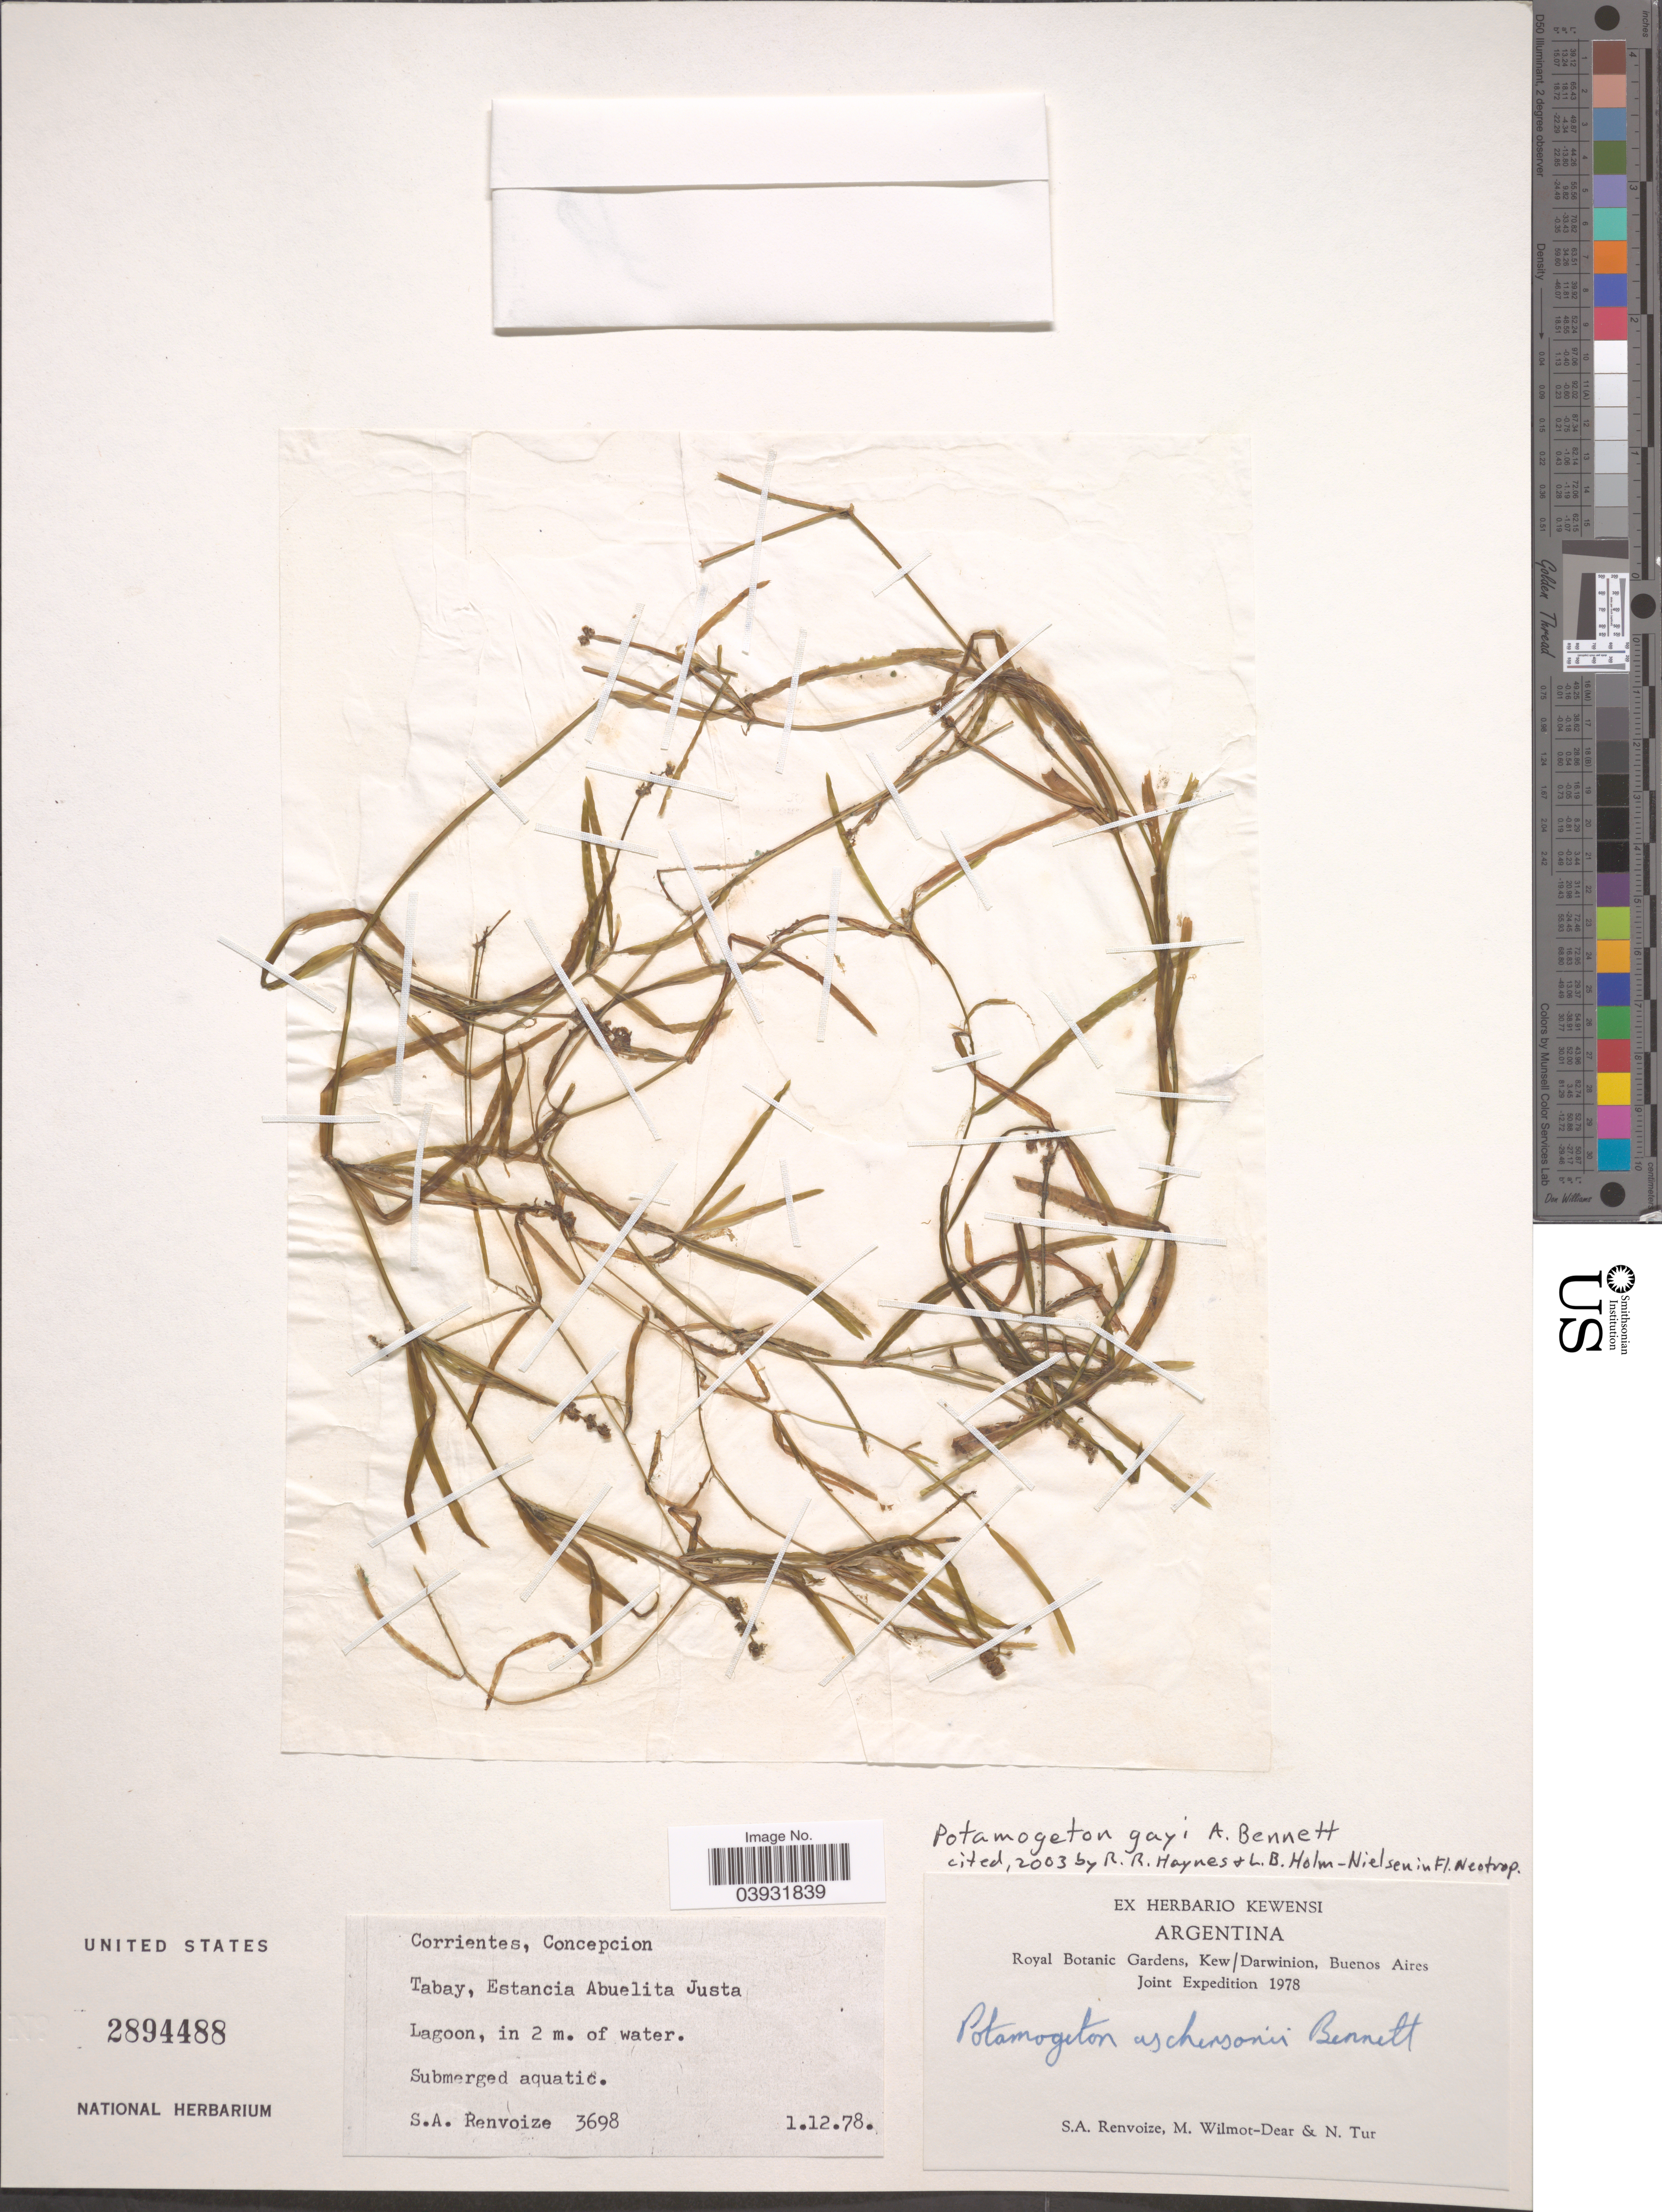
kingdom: Plantae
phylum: Tracheophyta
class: Liliopsida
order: Alismatales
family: Potamogetonaceae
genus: Potamogeton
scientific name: Potamogeton gayi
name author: A. Benn.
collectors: S. A. Renvoize, M. Wilmot-Dear & N. Tur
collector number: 3698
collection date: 1978-12-01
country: Argentina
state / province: Corrientes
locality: Concepcion. Tabay, Estancia Abuelita Justa Lagoon.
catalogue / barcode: US 2894488